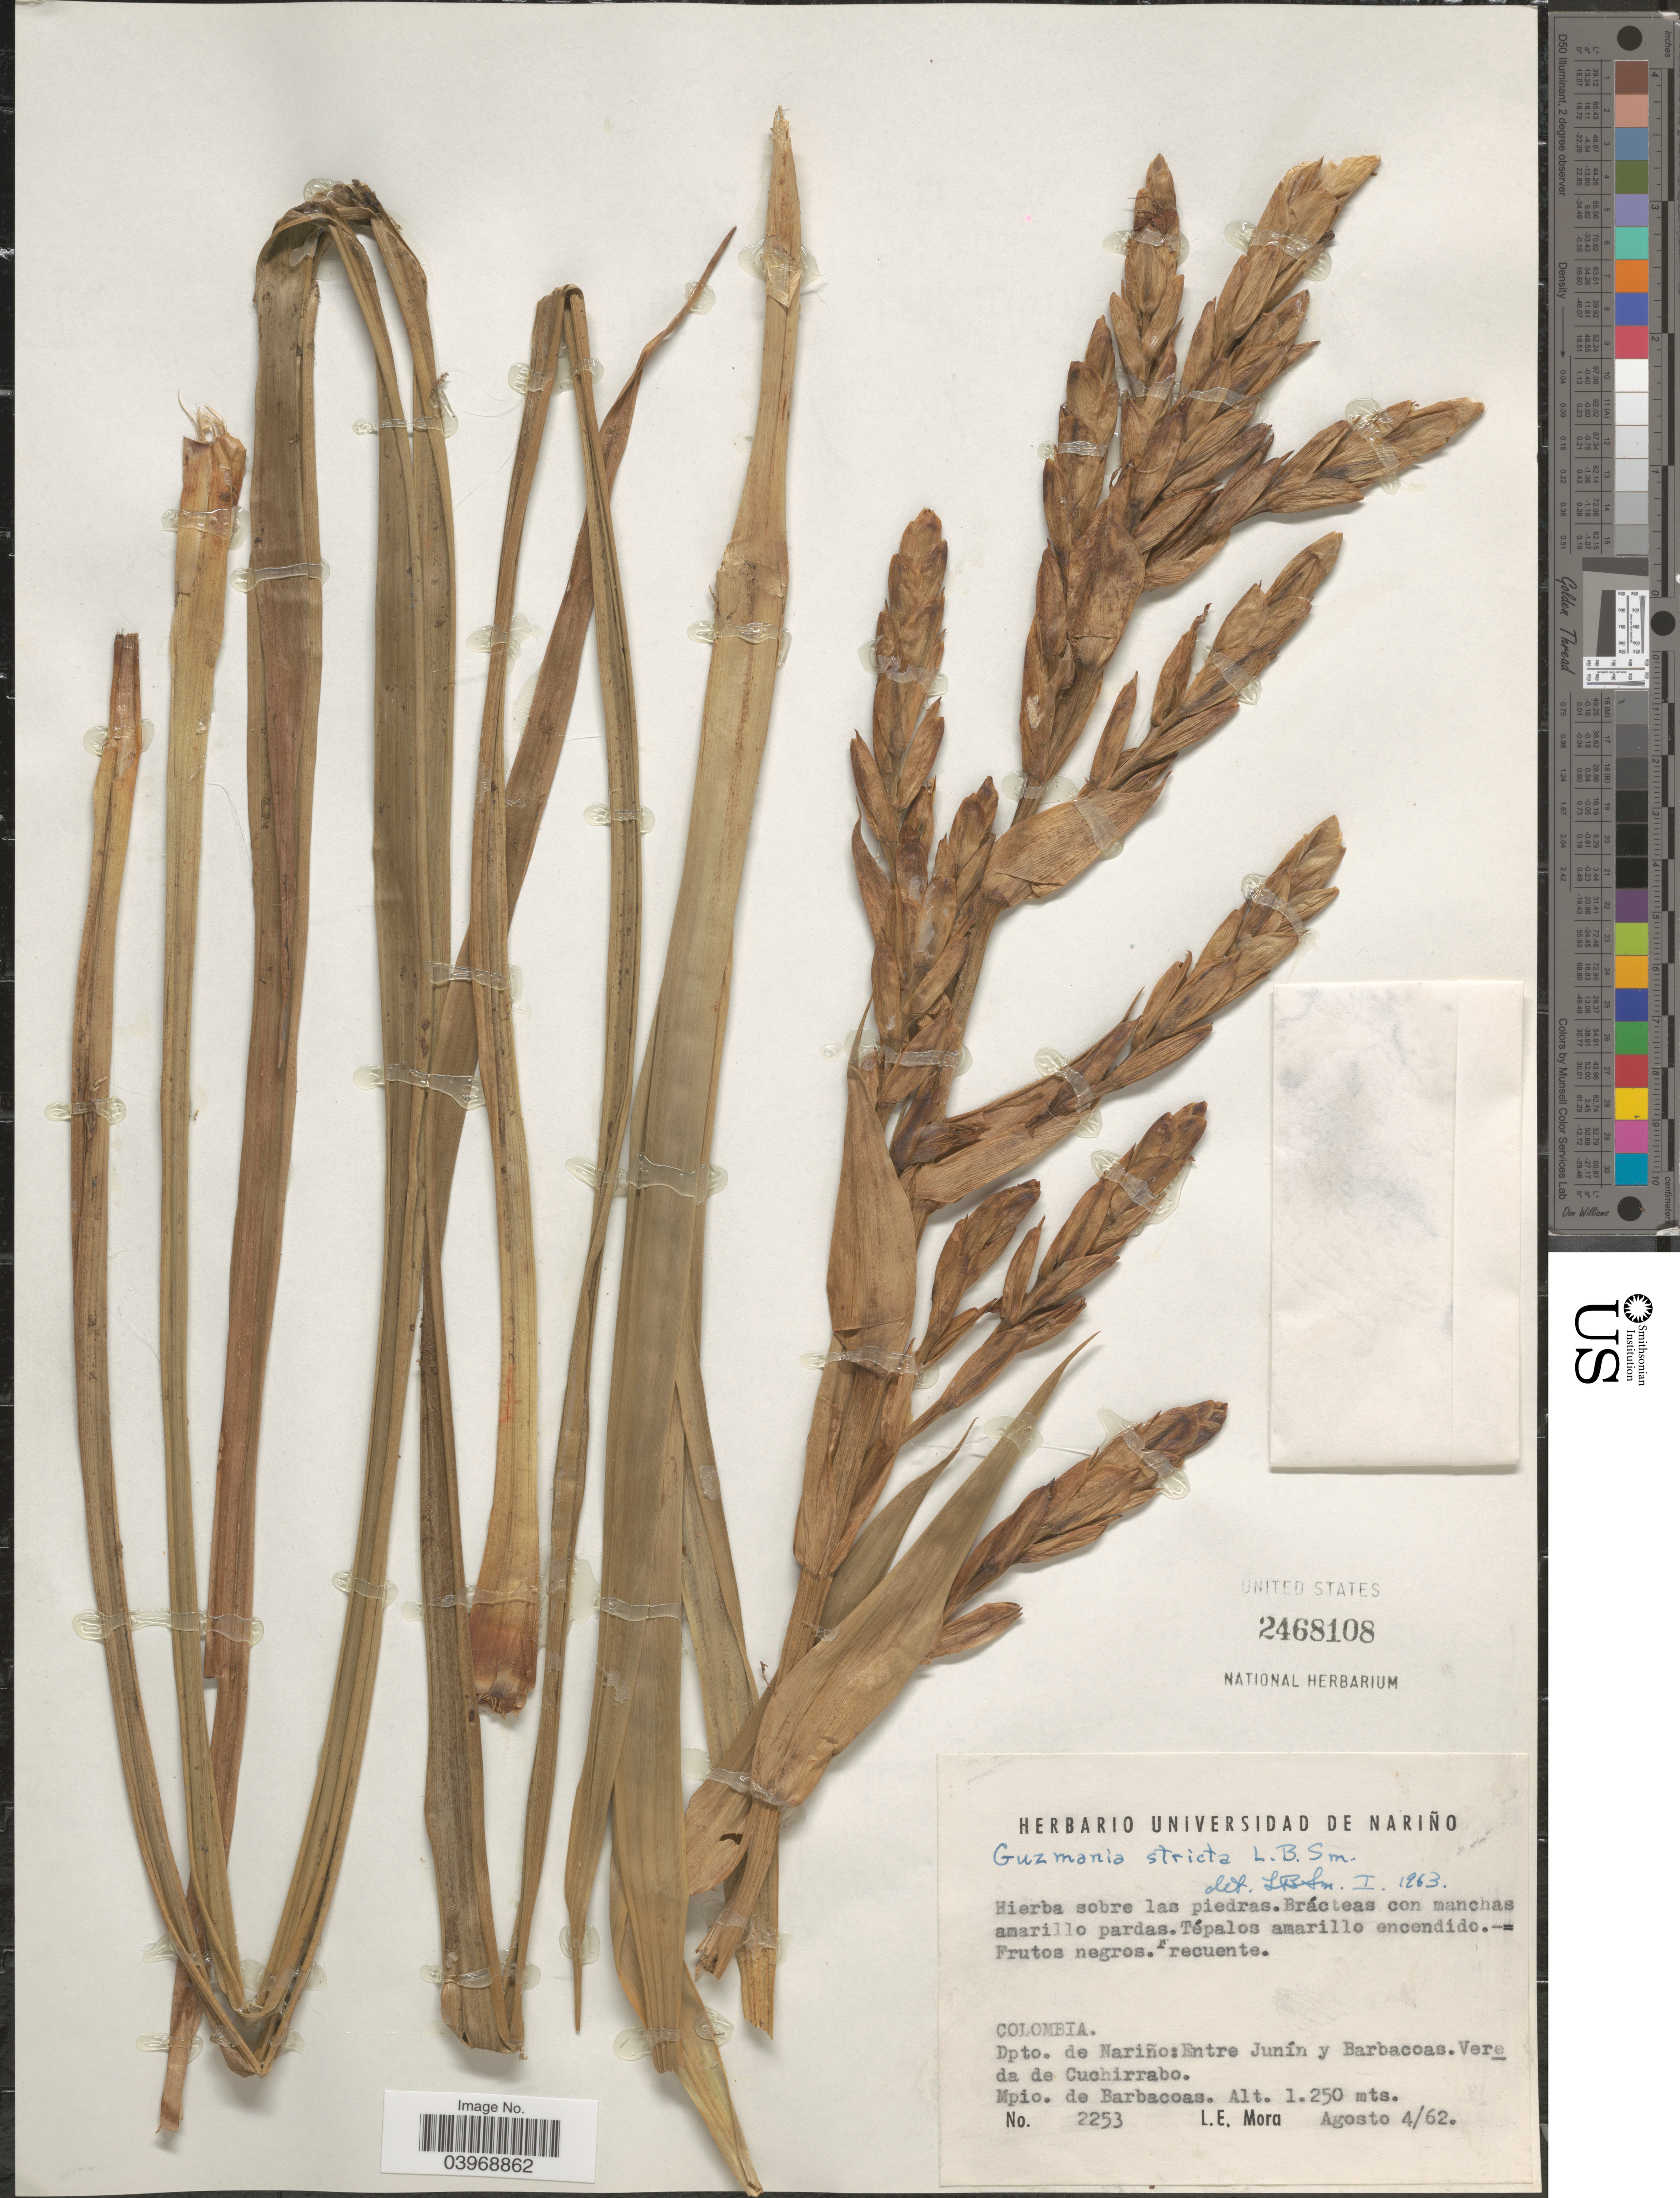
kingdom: Plantae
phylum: Tracheophyta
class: Liliopsida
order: Poales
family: Bromeliaceae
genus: Guzmania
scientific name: Guzmania stricta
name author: L.B. Sm.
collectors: L. Mora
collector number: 2253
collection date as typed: Transcribed d/m/y: 4/8/62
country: Colombia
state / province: Nariño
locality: Dpto. de Nariño: Entre Junín y Barbacoas. Vereda de Cuchirrabo. Mpio. de Barbacoas.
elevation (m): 1250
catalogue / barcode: US 2468108